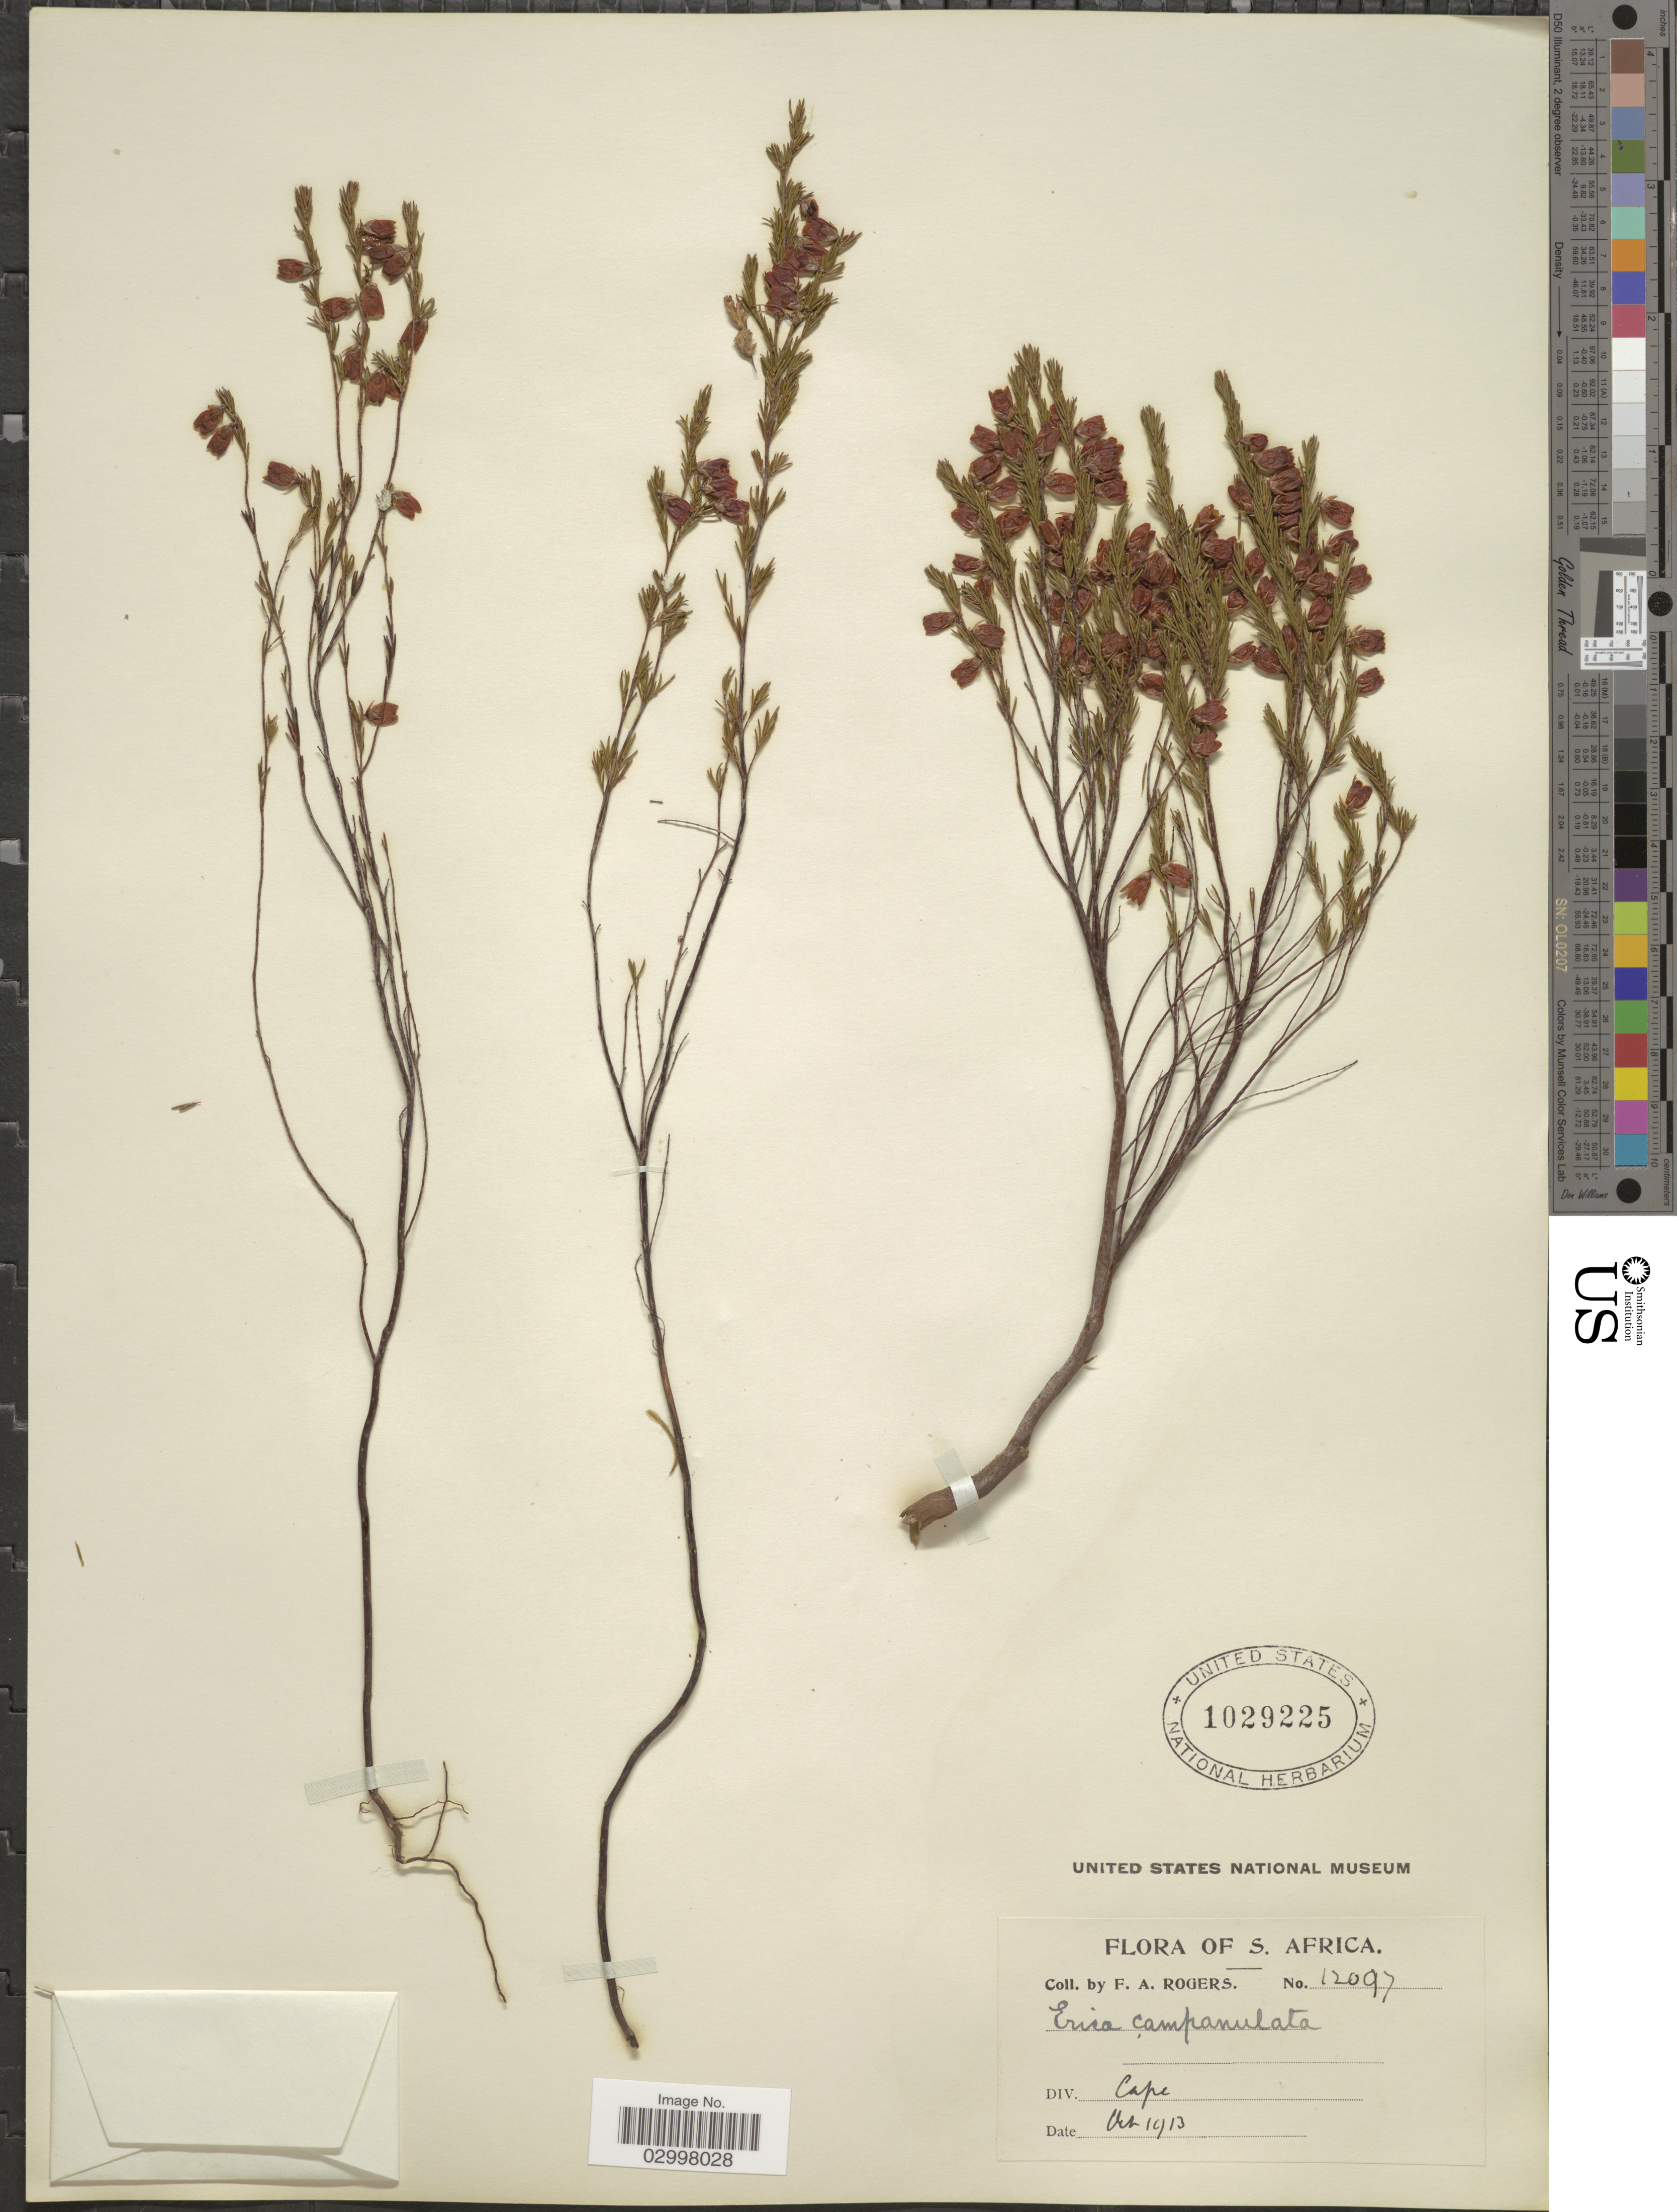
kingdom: Plantae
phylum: Tracheophyta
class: Magnoliopsida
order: Ericales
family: Ericaceae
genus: Erica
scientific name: Erica campanulata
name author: Andrews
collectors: F. A. Rogers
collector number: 12097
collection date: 1913-10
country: South Africa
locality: Div. Cape.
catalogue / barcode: US 1029225